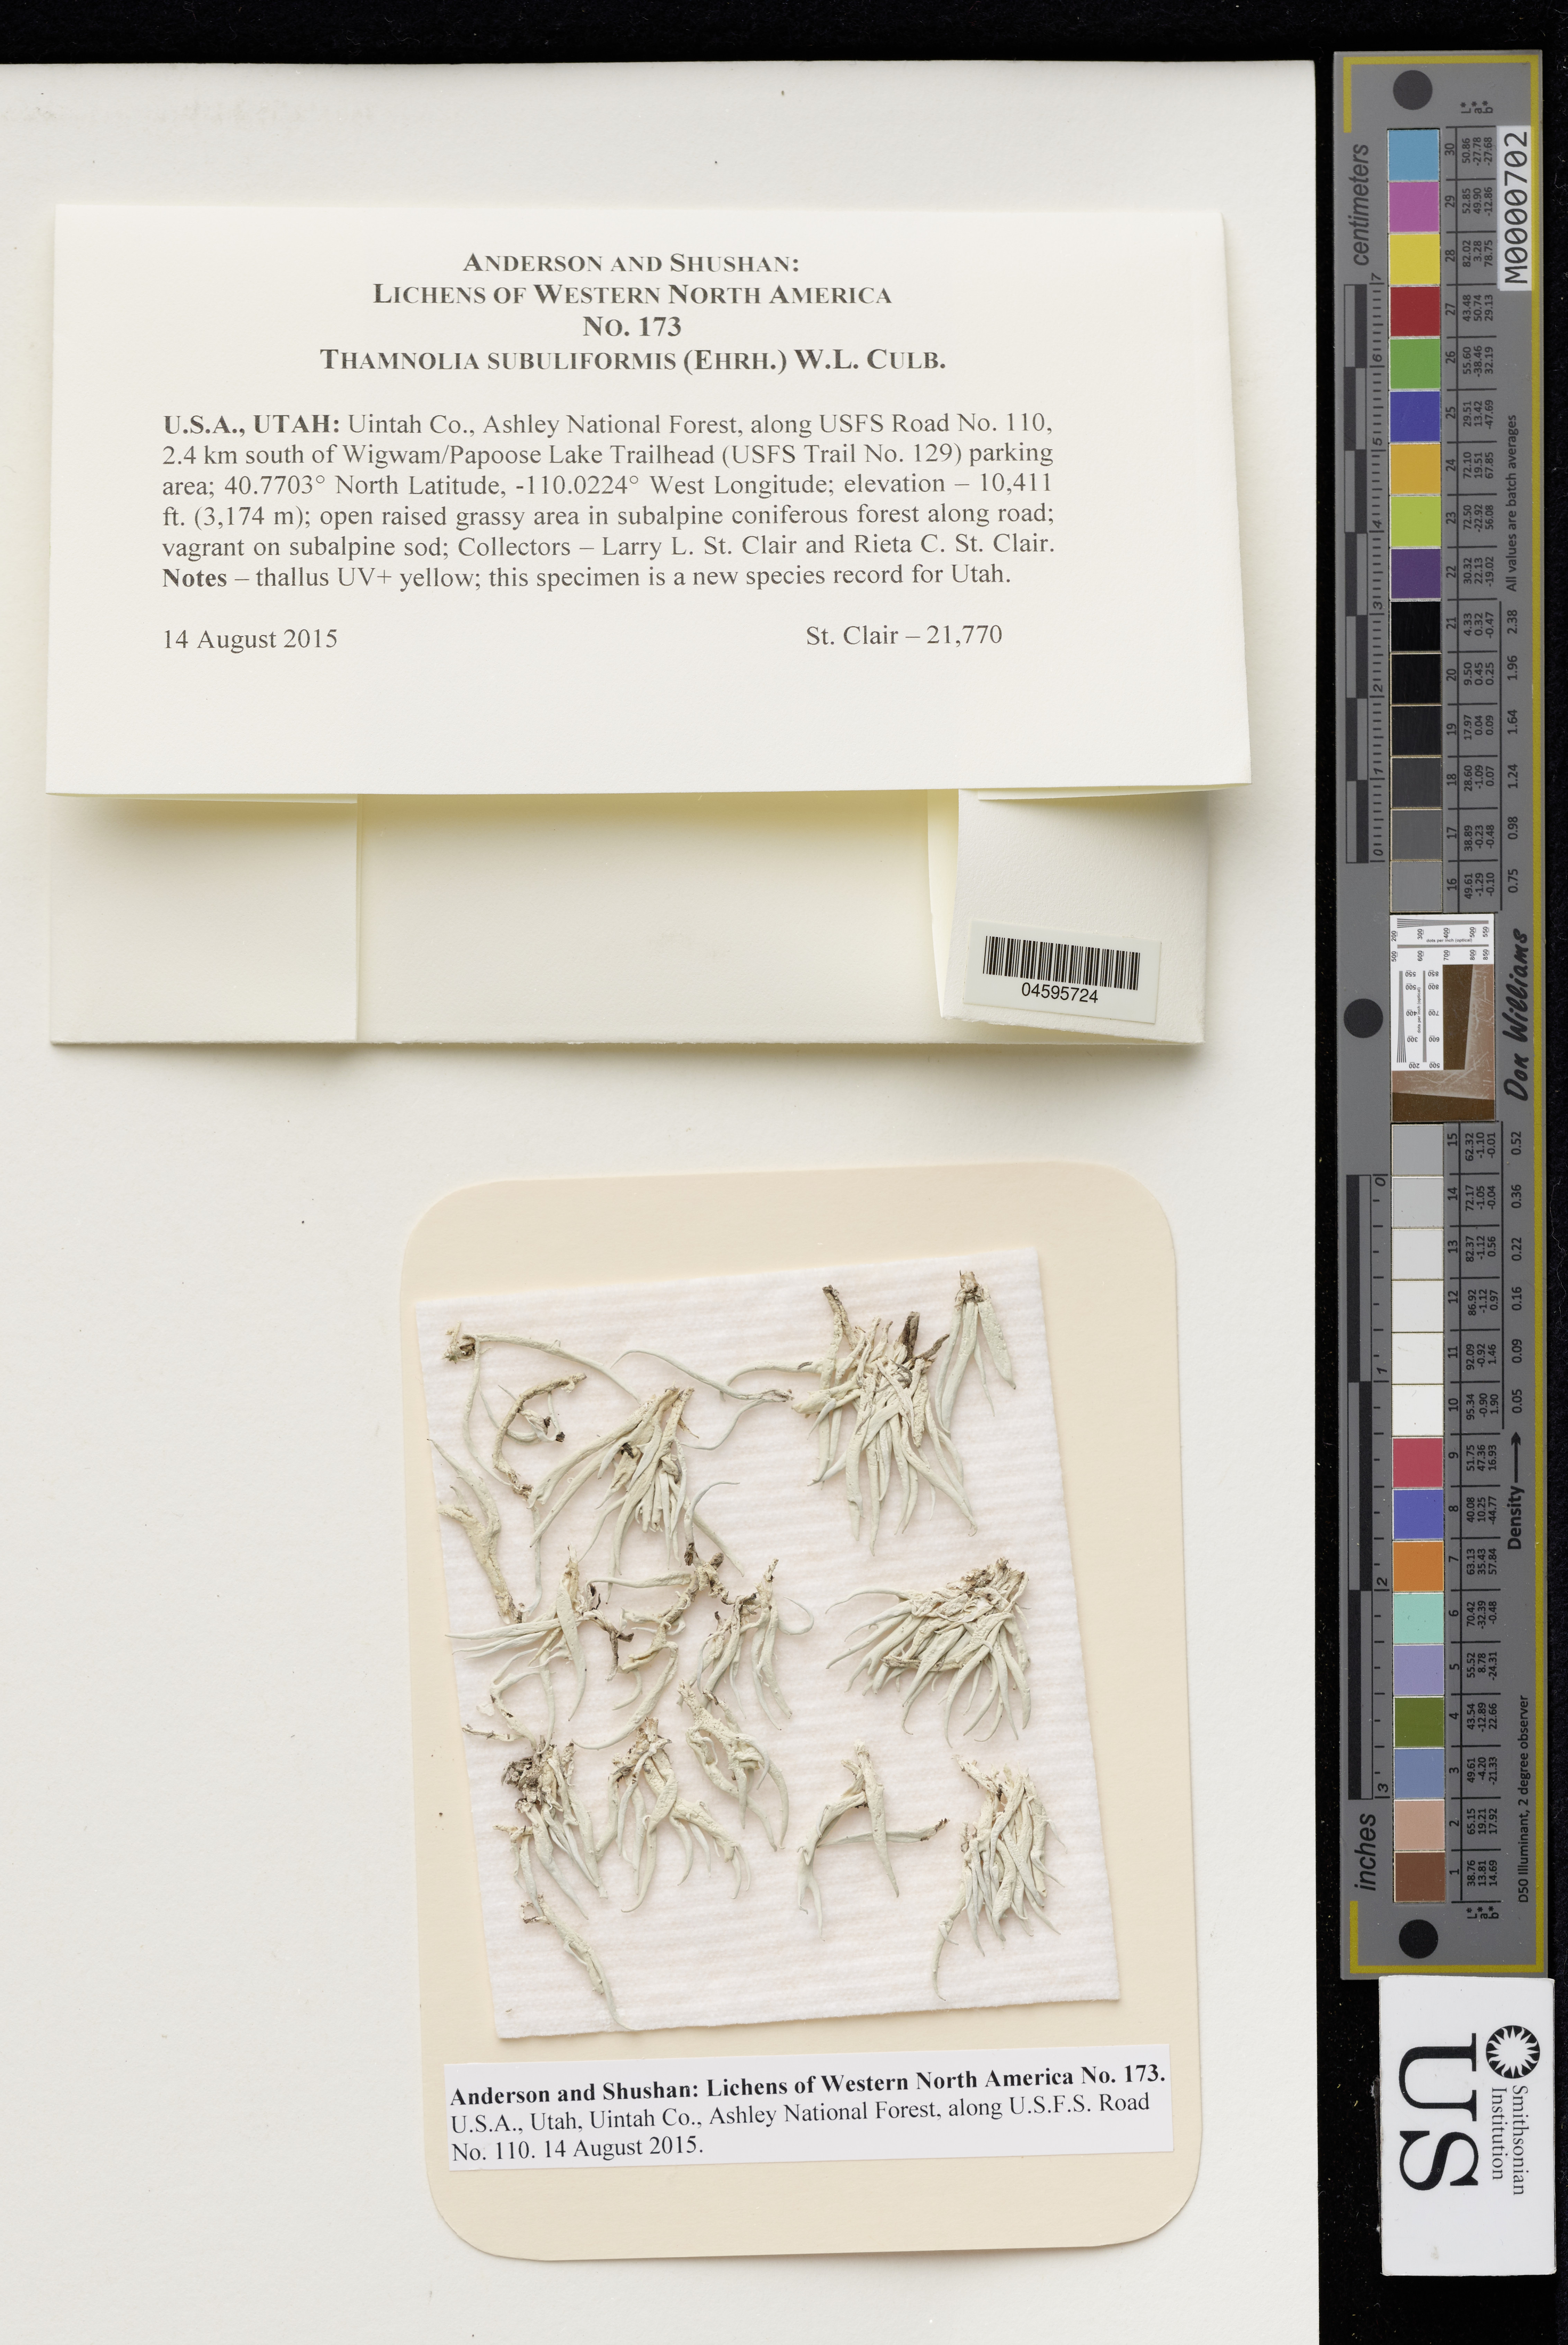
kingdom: Fungi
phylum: Ascomycota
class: Lecanoromycetes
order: Pertusariales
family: Icmadophilaceae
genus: Thamnolia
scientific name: Thamnolia subuliformis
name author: (Ehrh.) W.L. Culb.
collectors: L.L. St.Clair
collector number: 21770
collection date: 2015-08-14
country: United States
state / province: Utah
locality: Western North America. Uintah Co., Ashley National Forest, along USFS Road No. 110, 2.4 km south of Wigwam/Papoose Lake Trailhead (USFS Trail No. 129) parking area.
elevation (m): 3174